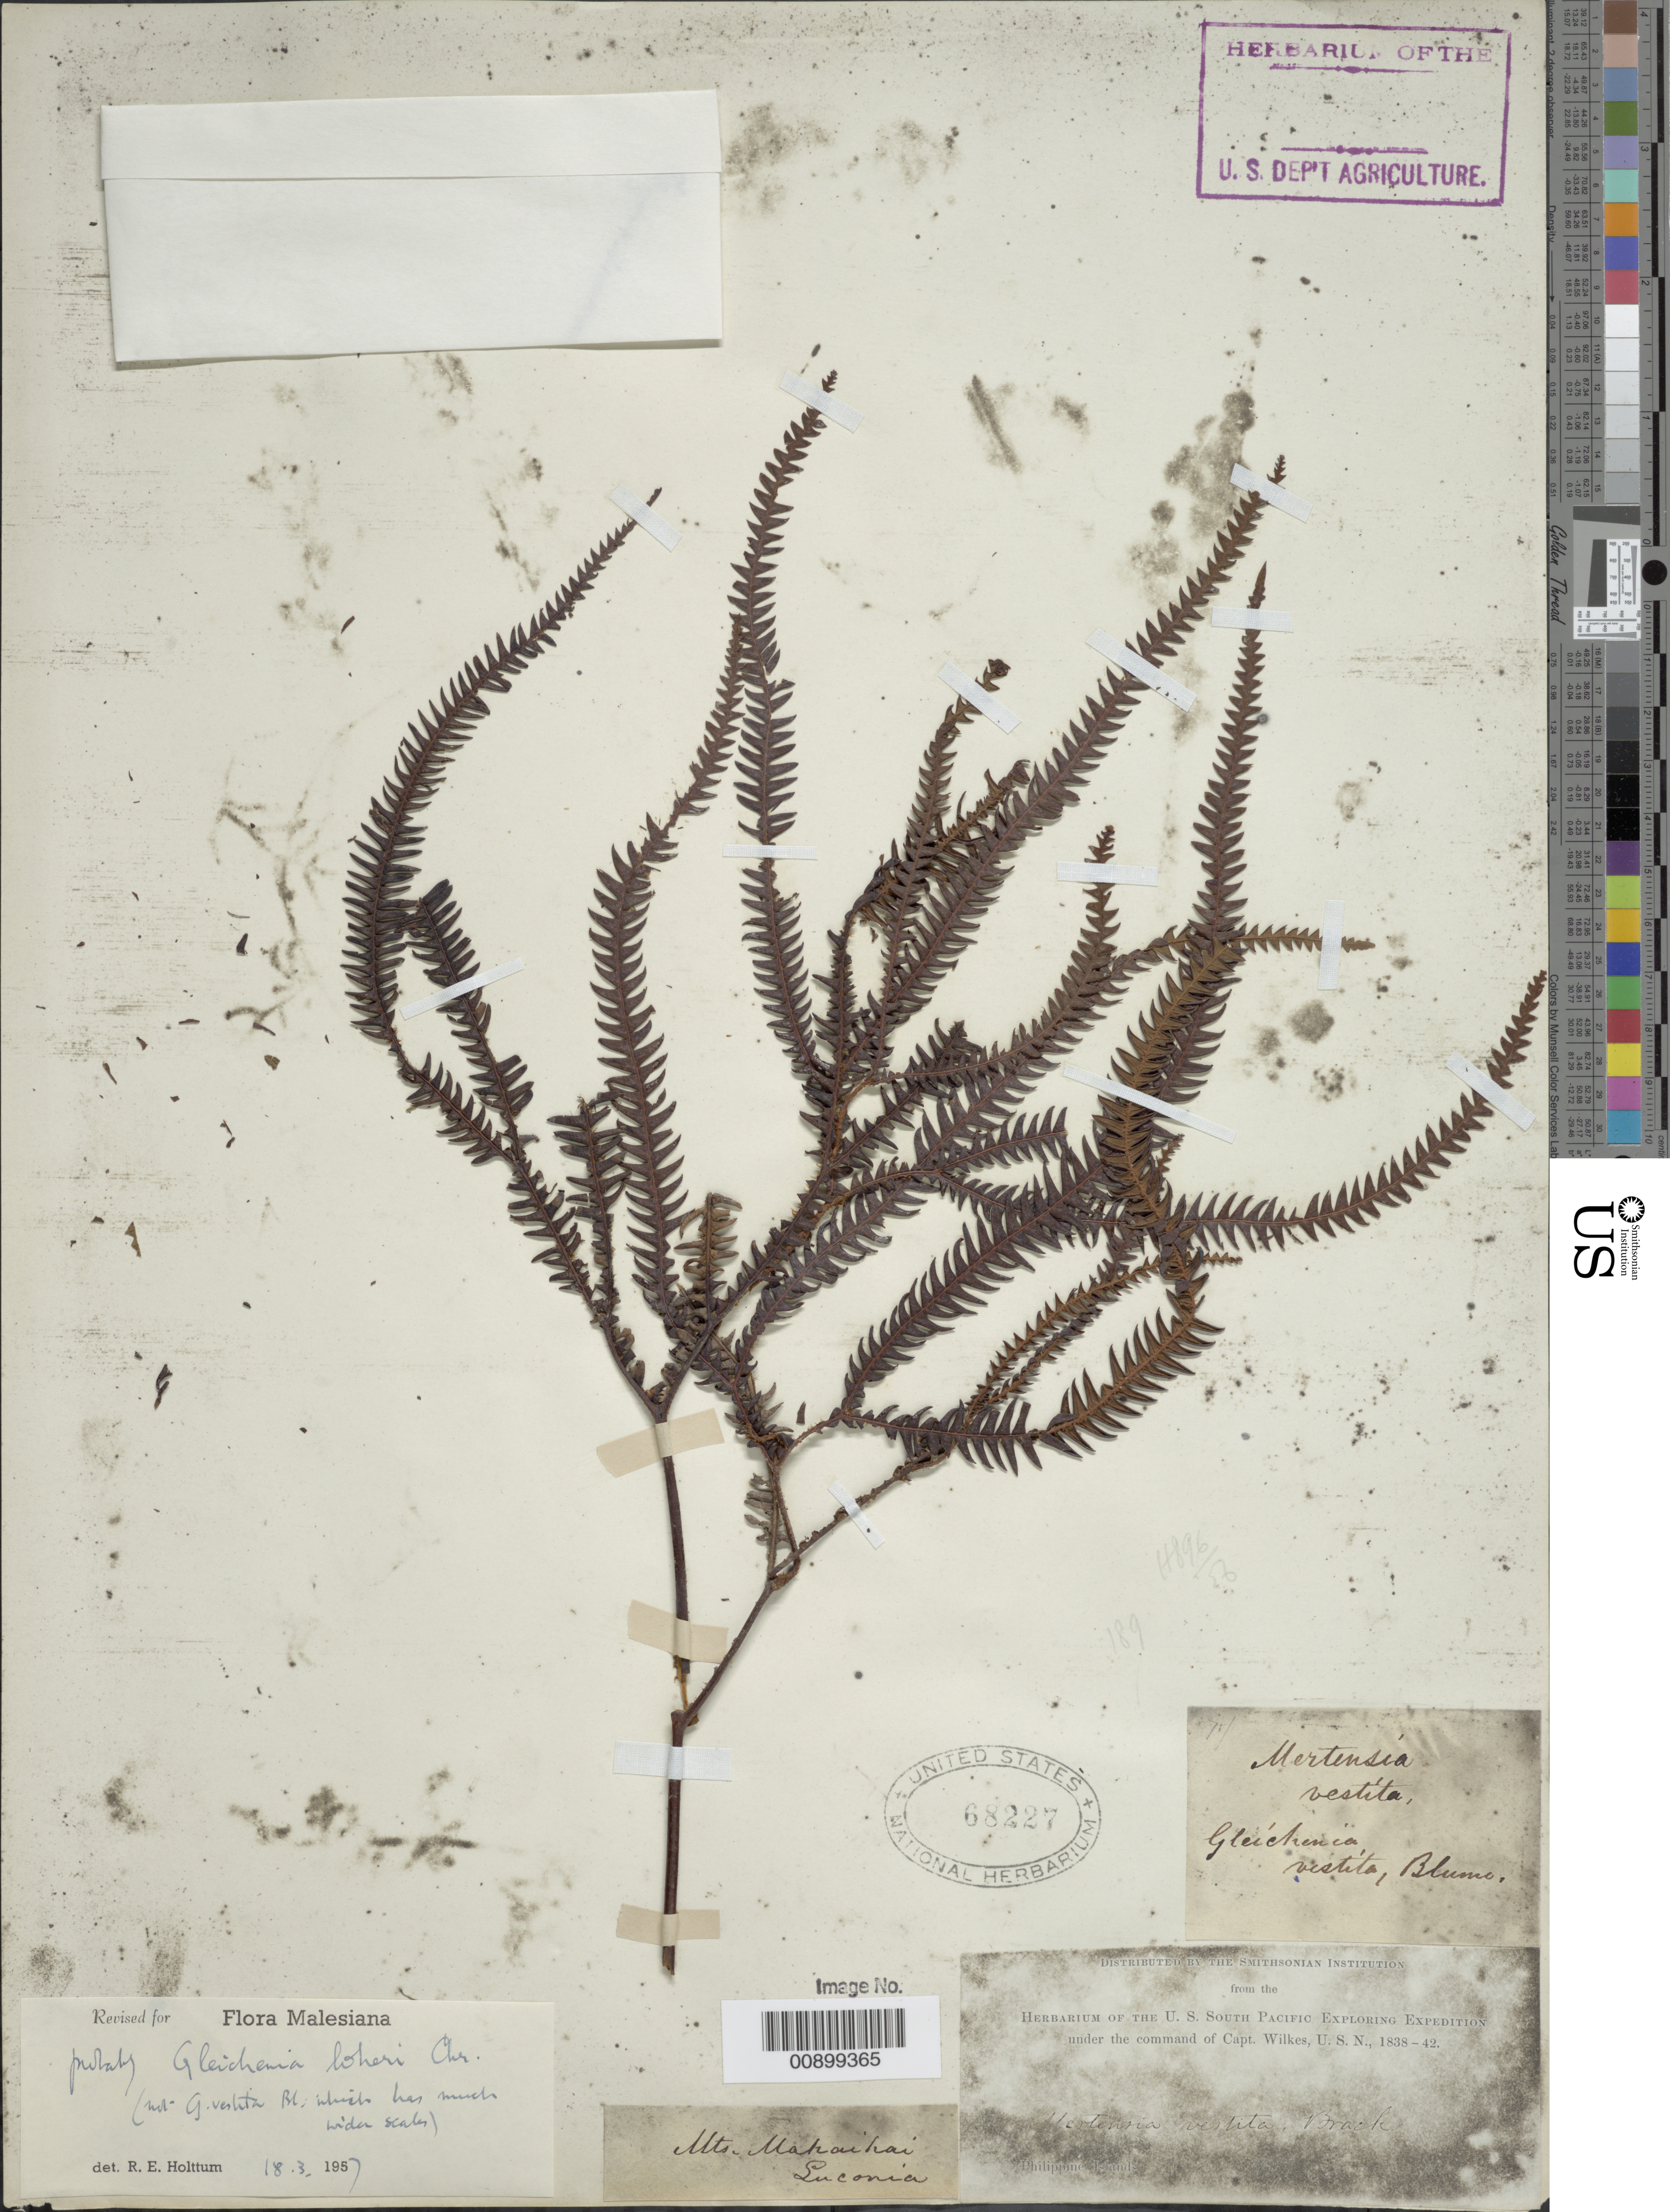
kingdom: Plantae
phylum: Tracheophyta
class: Polypodiopsida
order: Gleicheniales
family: Gleicheniaceae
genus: Gleichenia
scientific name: Gleichenia hooglandii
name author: Holttum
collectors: Wilkes Explor. Exped.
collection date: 1838/1842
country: Philippines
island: Luconia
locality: Philippine Islands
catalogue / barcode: US 68227